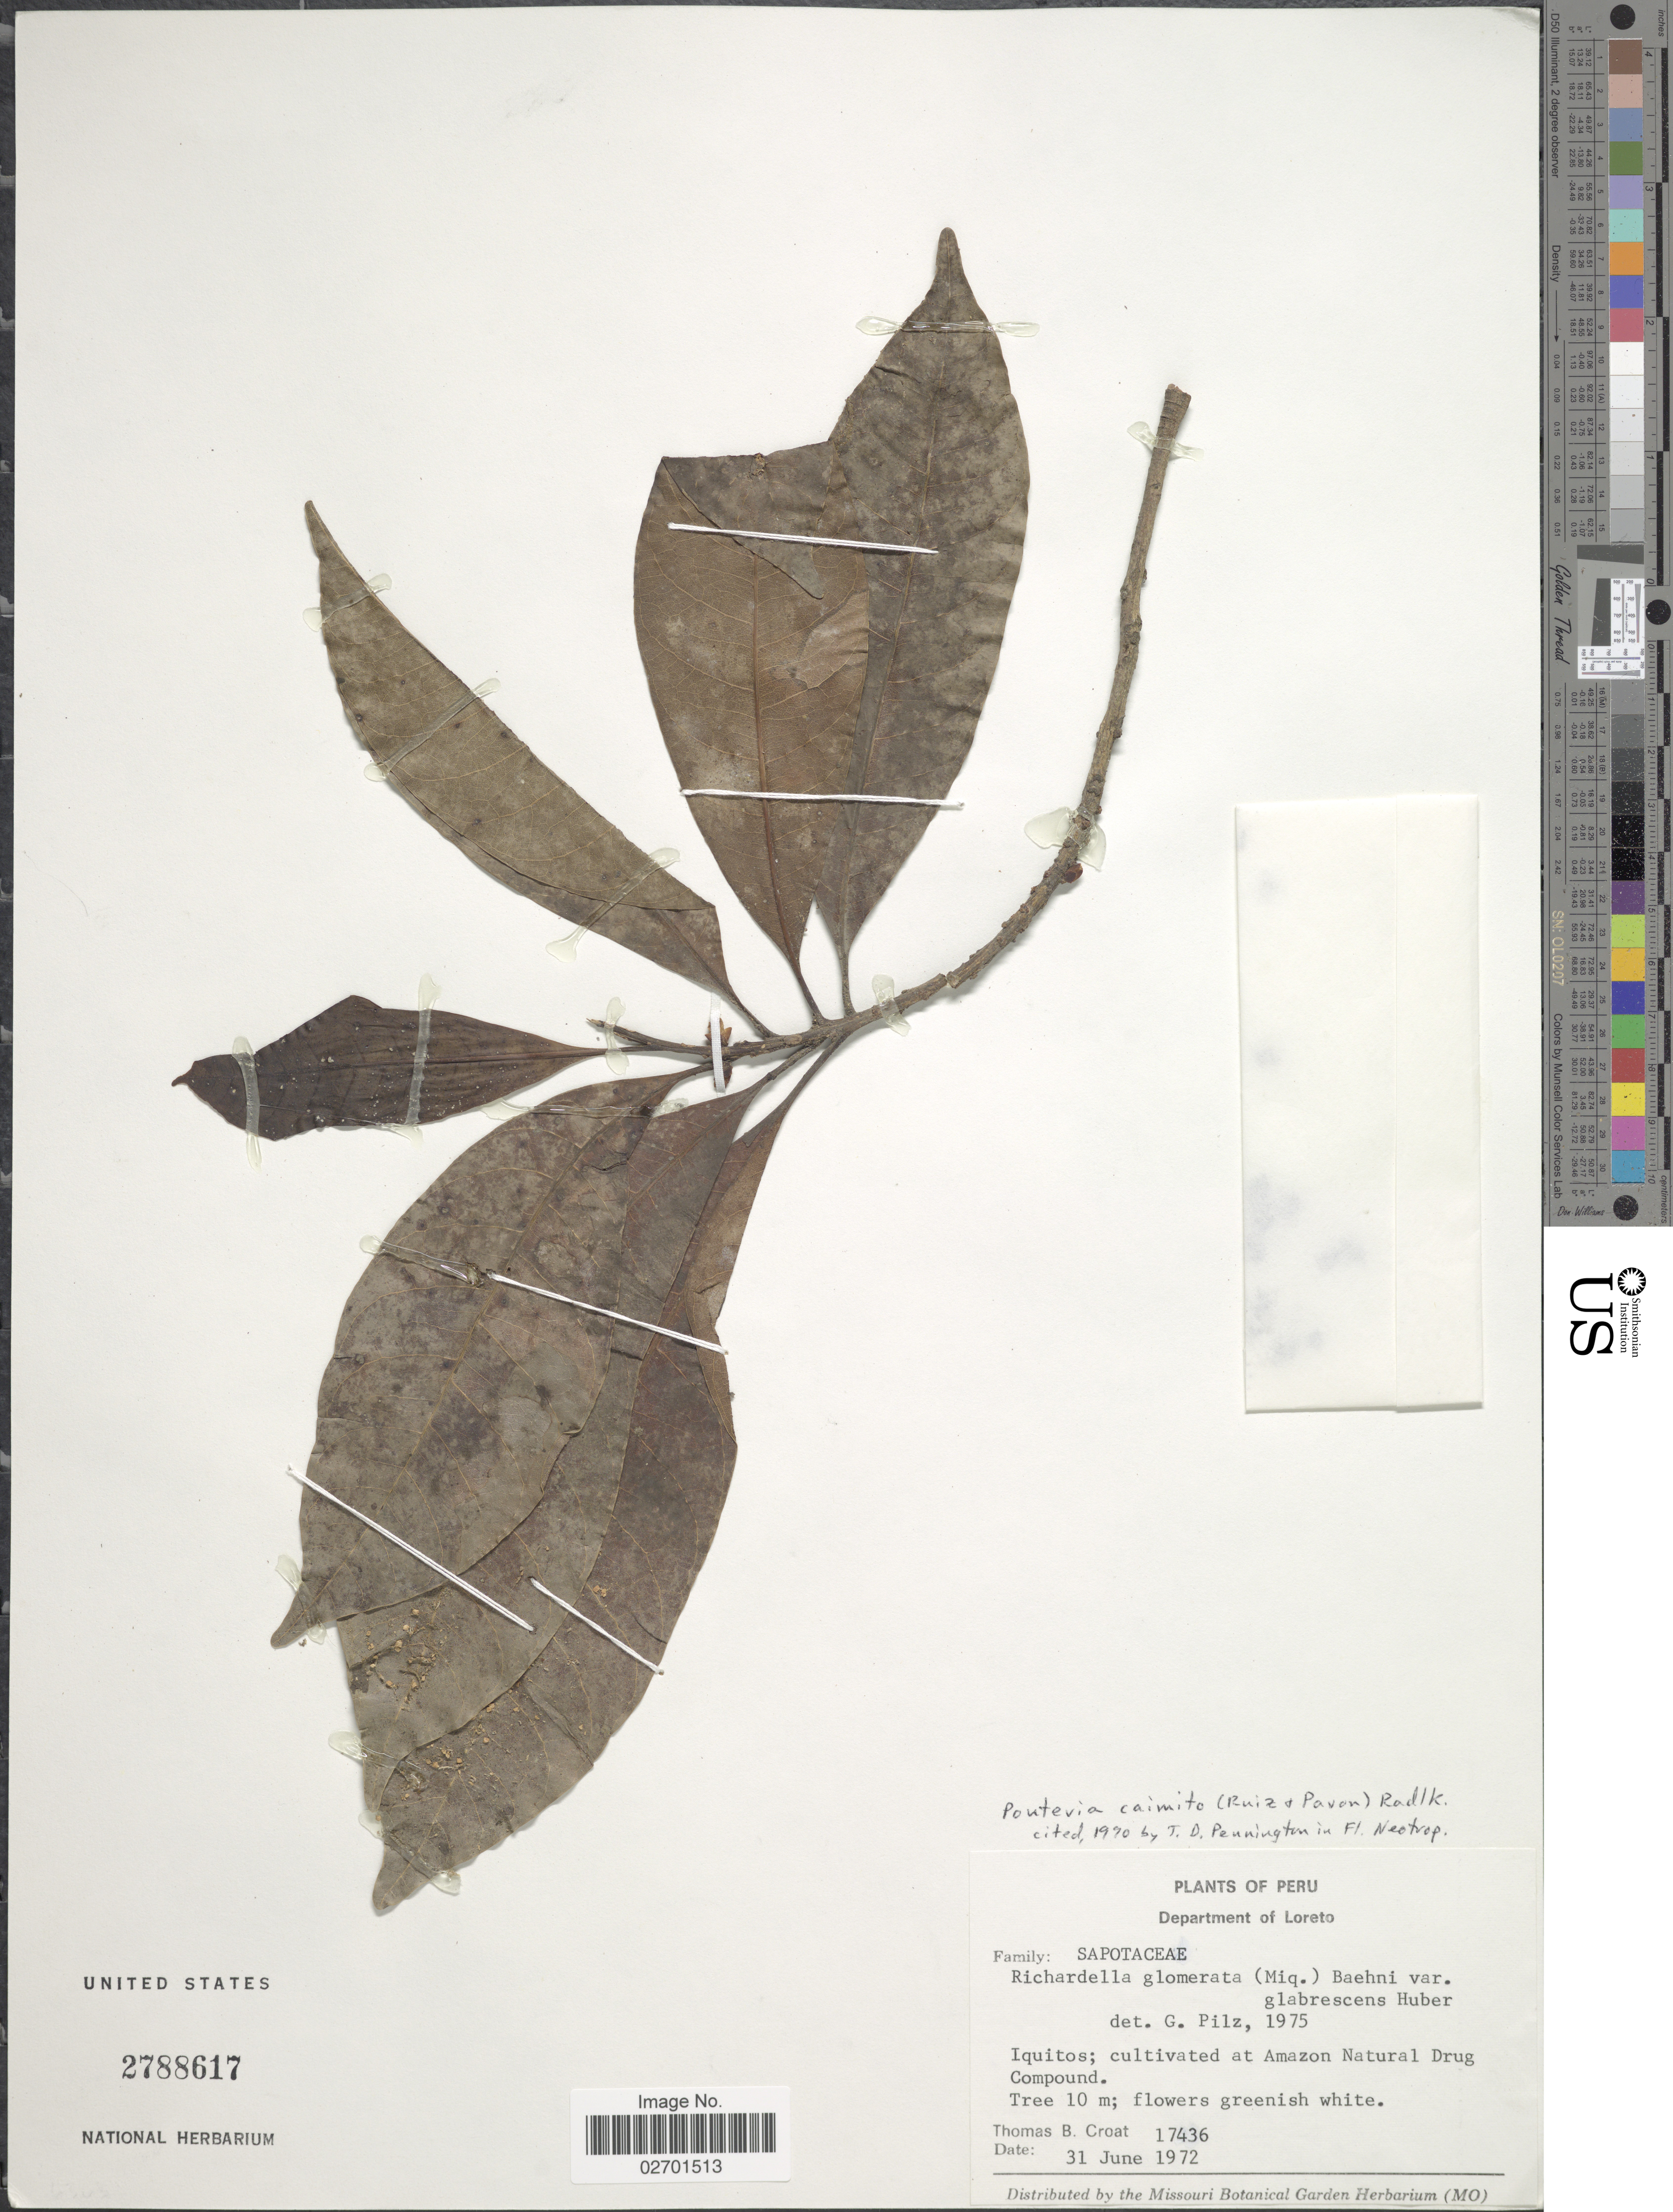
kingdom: Plantae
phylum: Tracheophyta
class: Magnoliopsida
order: Ericales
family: Sapotaceae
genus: Pouteria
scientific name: Pouteria caimito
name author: (Ruiz & Pav.) Radlk.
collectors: T. B. Croat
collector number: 17436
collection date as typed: Transcribed d/m/y: 31/6/1972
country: Peru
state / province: Loreto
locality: Iquitos; cultivated at Amazon atural Drug Compound.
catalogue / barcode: US 2788617